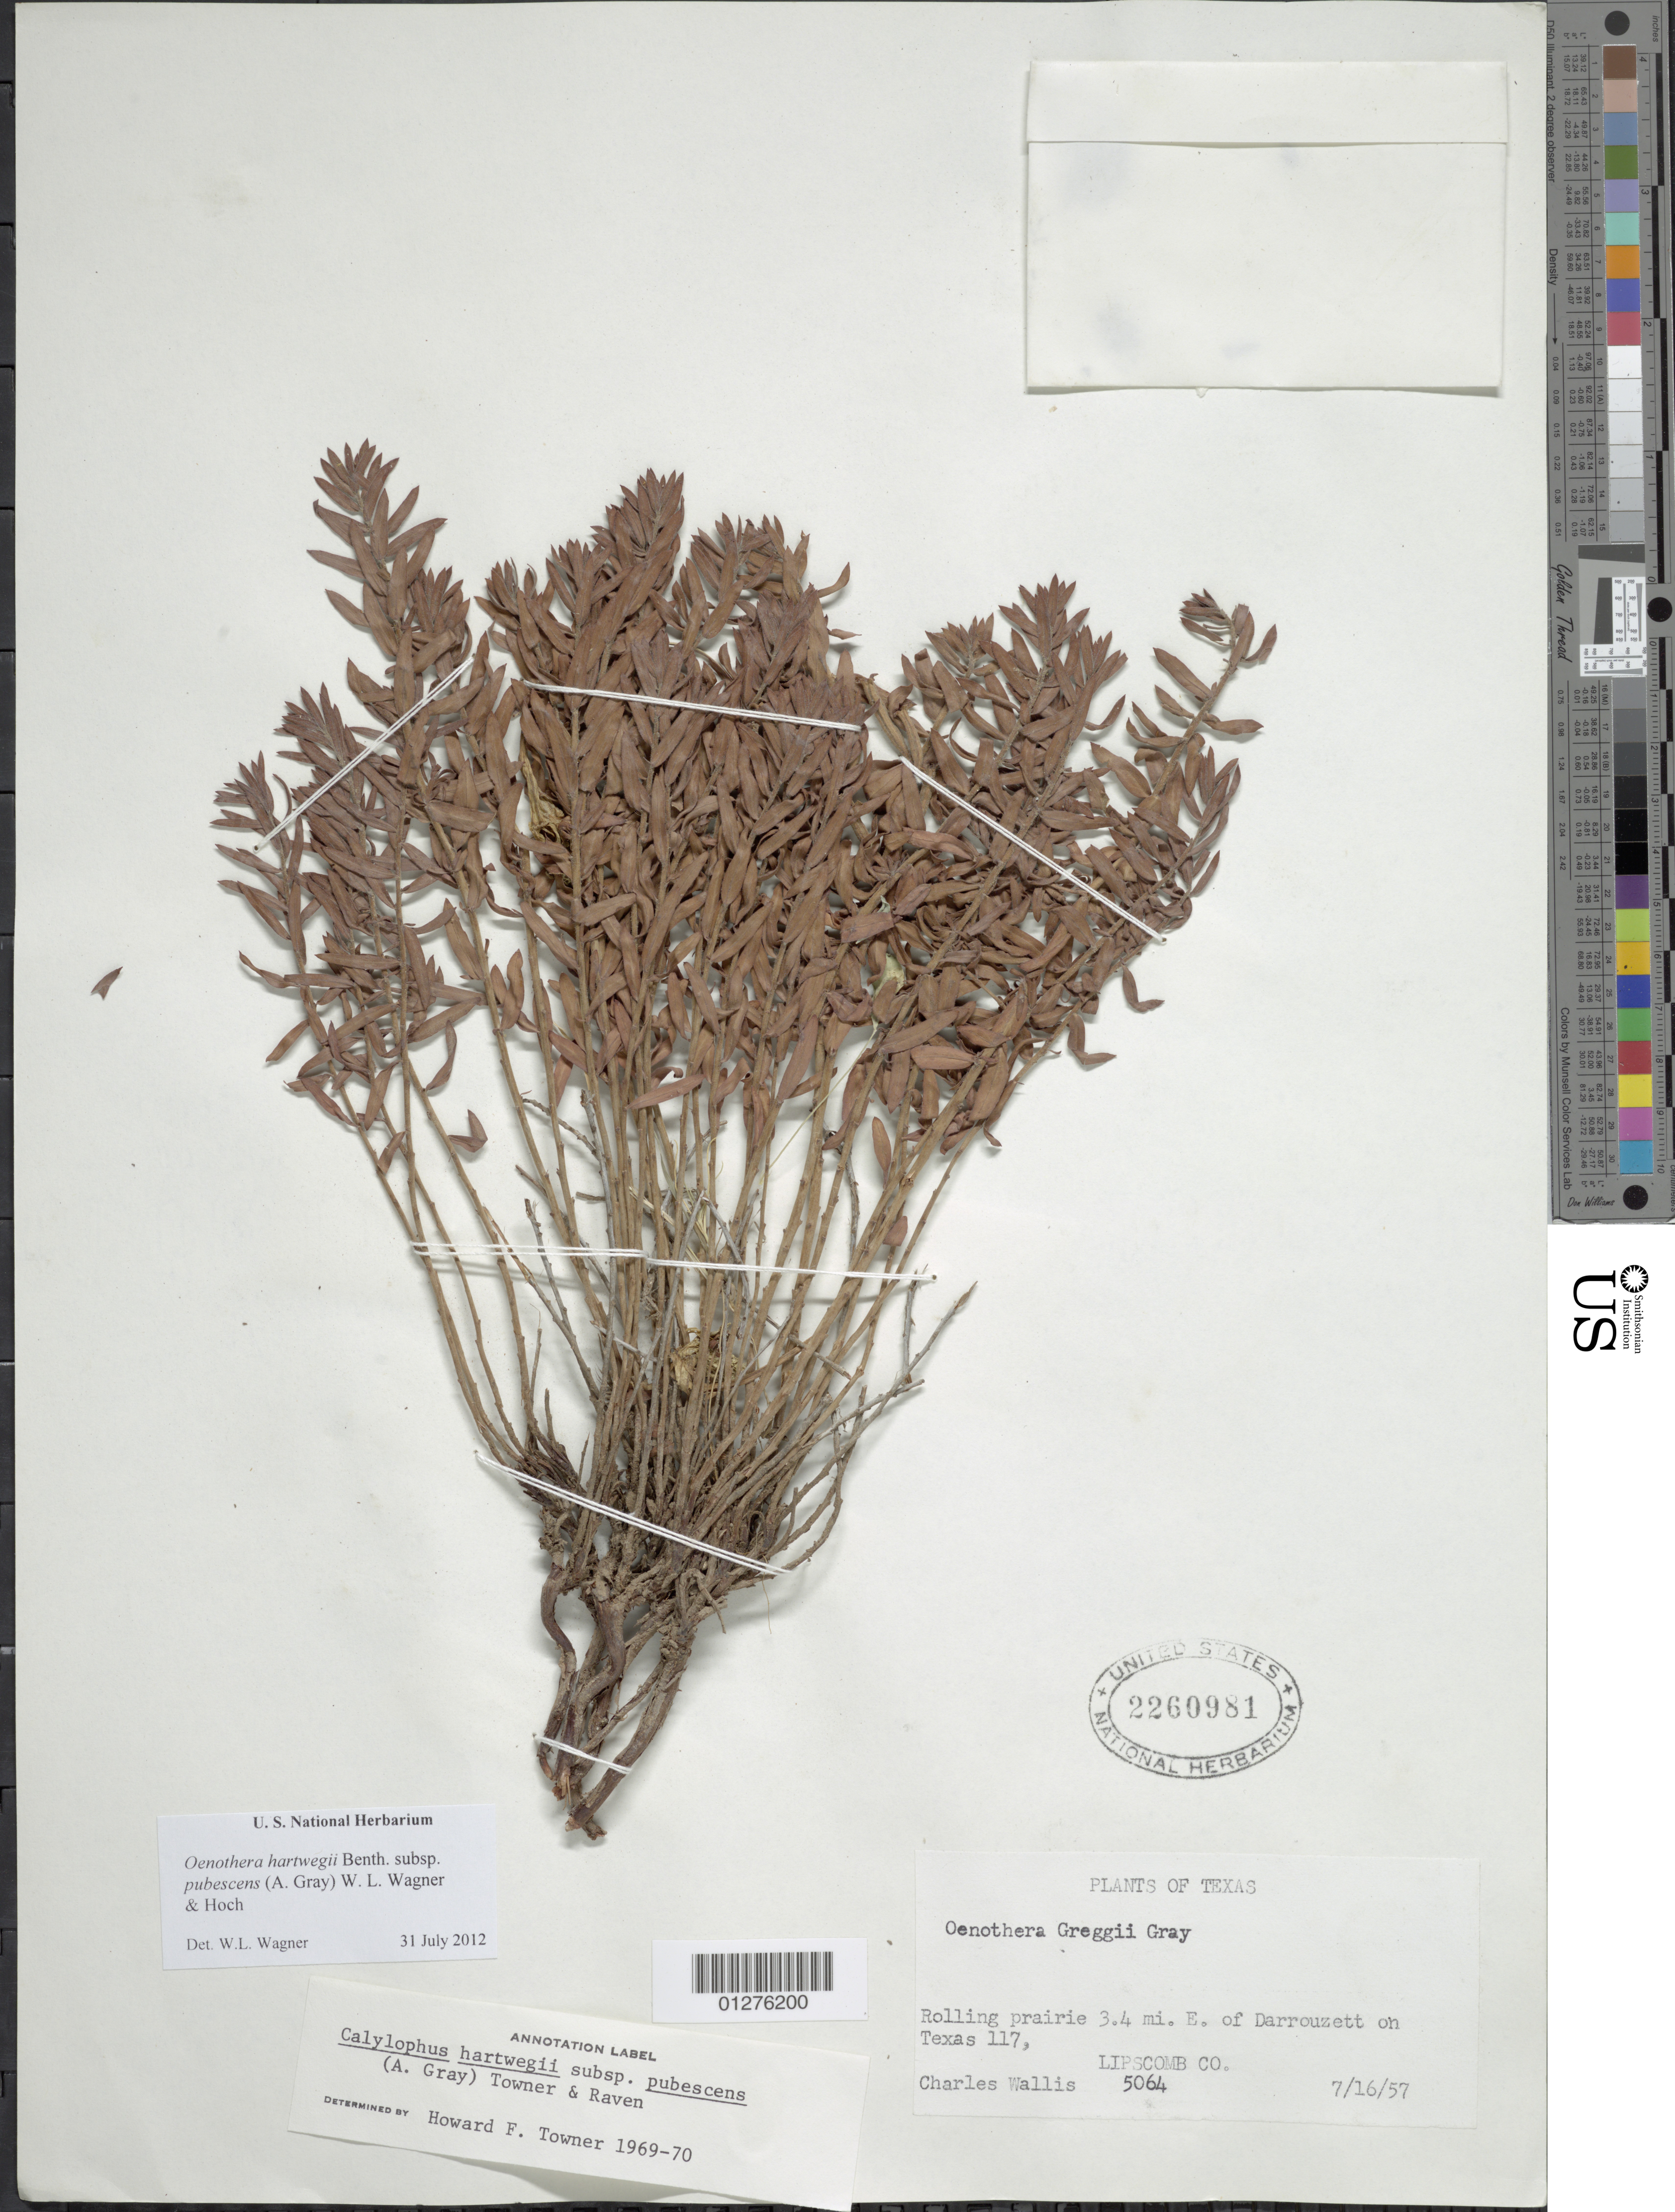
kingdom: Plantae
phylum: Tracheophyta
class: Magnoliopsida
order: Myrtales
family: Onagraceae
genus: Oenothera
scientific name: Oenothera hartwegii subsp. pubescens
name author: (A. Gray) W.L. Wagner & Hoch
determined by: Wagner, W. L., (BOT), Smithsonian Institution - National Museum of Natural History (UNITED STATES)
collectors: C. Wallis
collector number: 5064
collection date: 1957-07-16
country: United States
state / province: Texas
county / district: Lipscomb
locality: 3.4 miles E of Darrouzett on Texas 117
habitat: Rolling prairie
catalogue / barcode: US 2260981